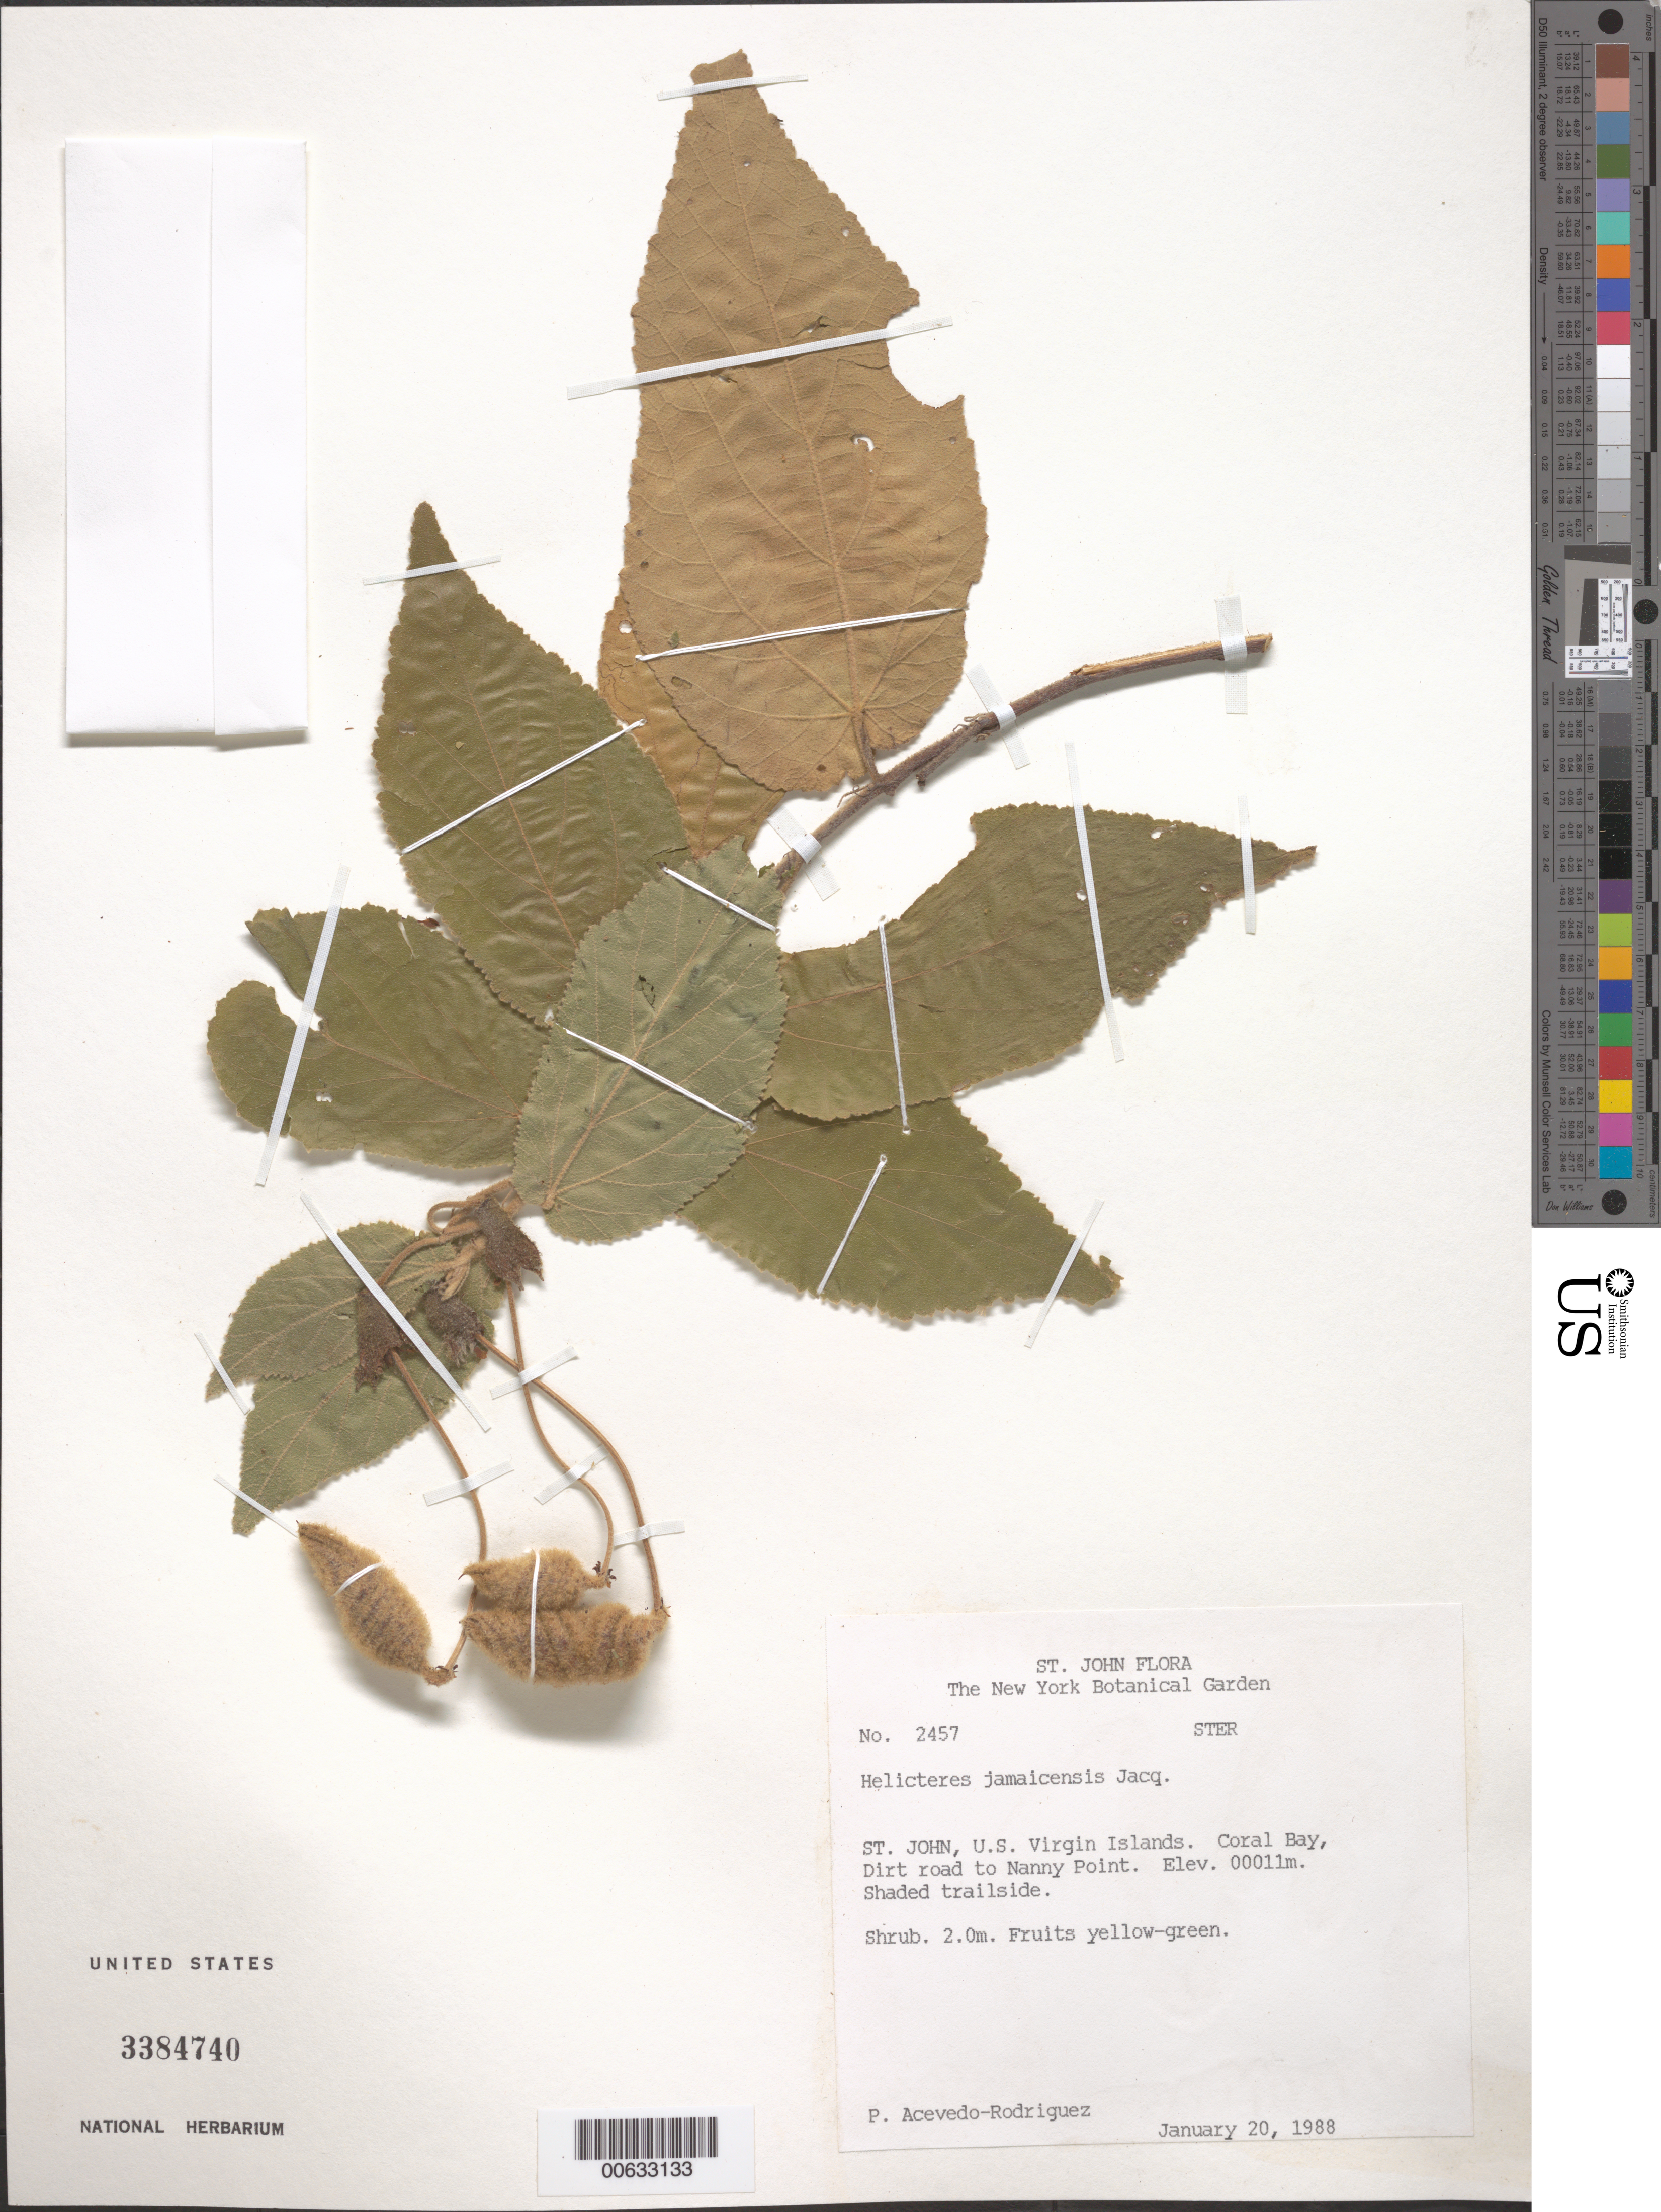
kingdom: Plantae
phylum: Tracheophyta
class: Magnoliopsida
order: Malvales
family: Malvaceae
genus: Helicteres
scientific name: Helicteres jamaicensis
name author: Jacq.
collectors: P. Acevedo-Rodr.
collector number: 2457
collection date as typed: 20 Jan 1988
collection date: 1988-01-20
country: U.S. Virgin Islands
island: St. John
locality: Coral Bay Quarter; dirt road to Nanny Point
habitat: Shaded trailside.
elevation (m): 11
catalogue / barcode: US 3384740